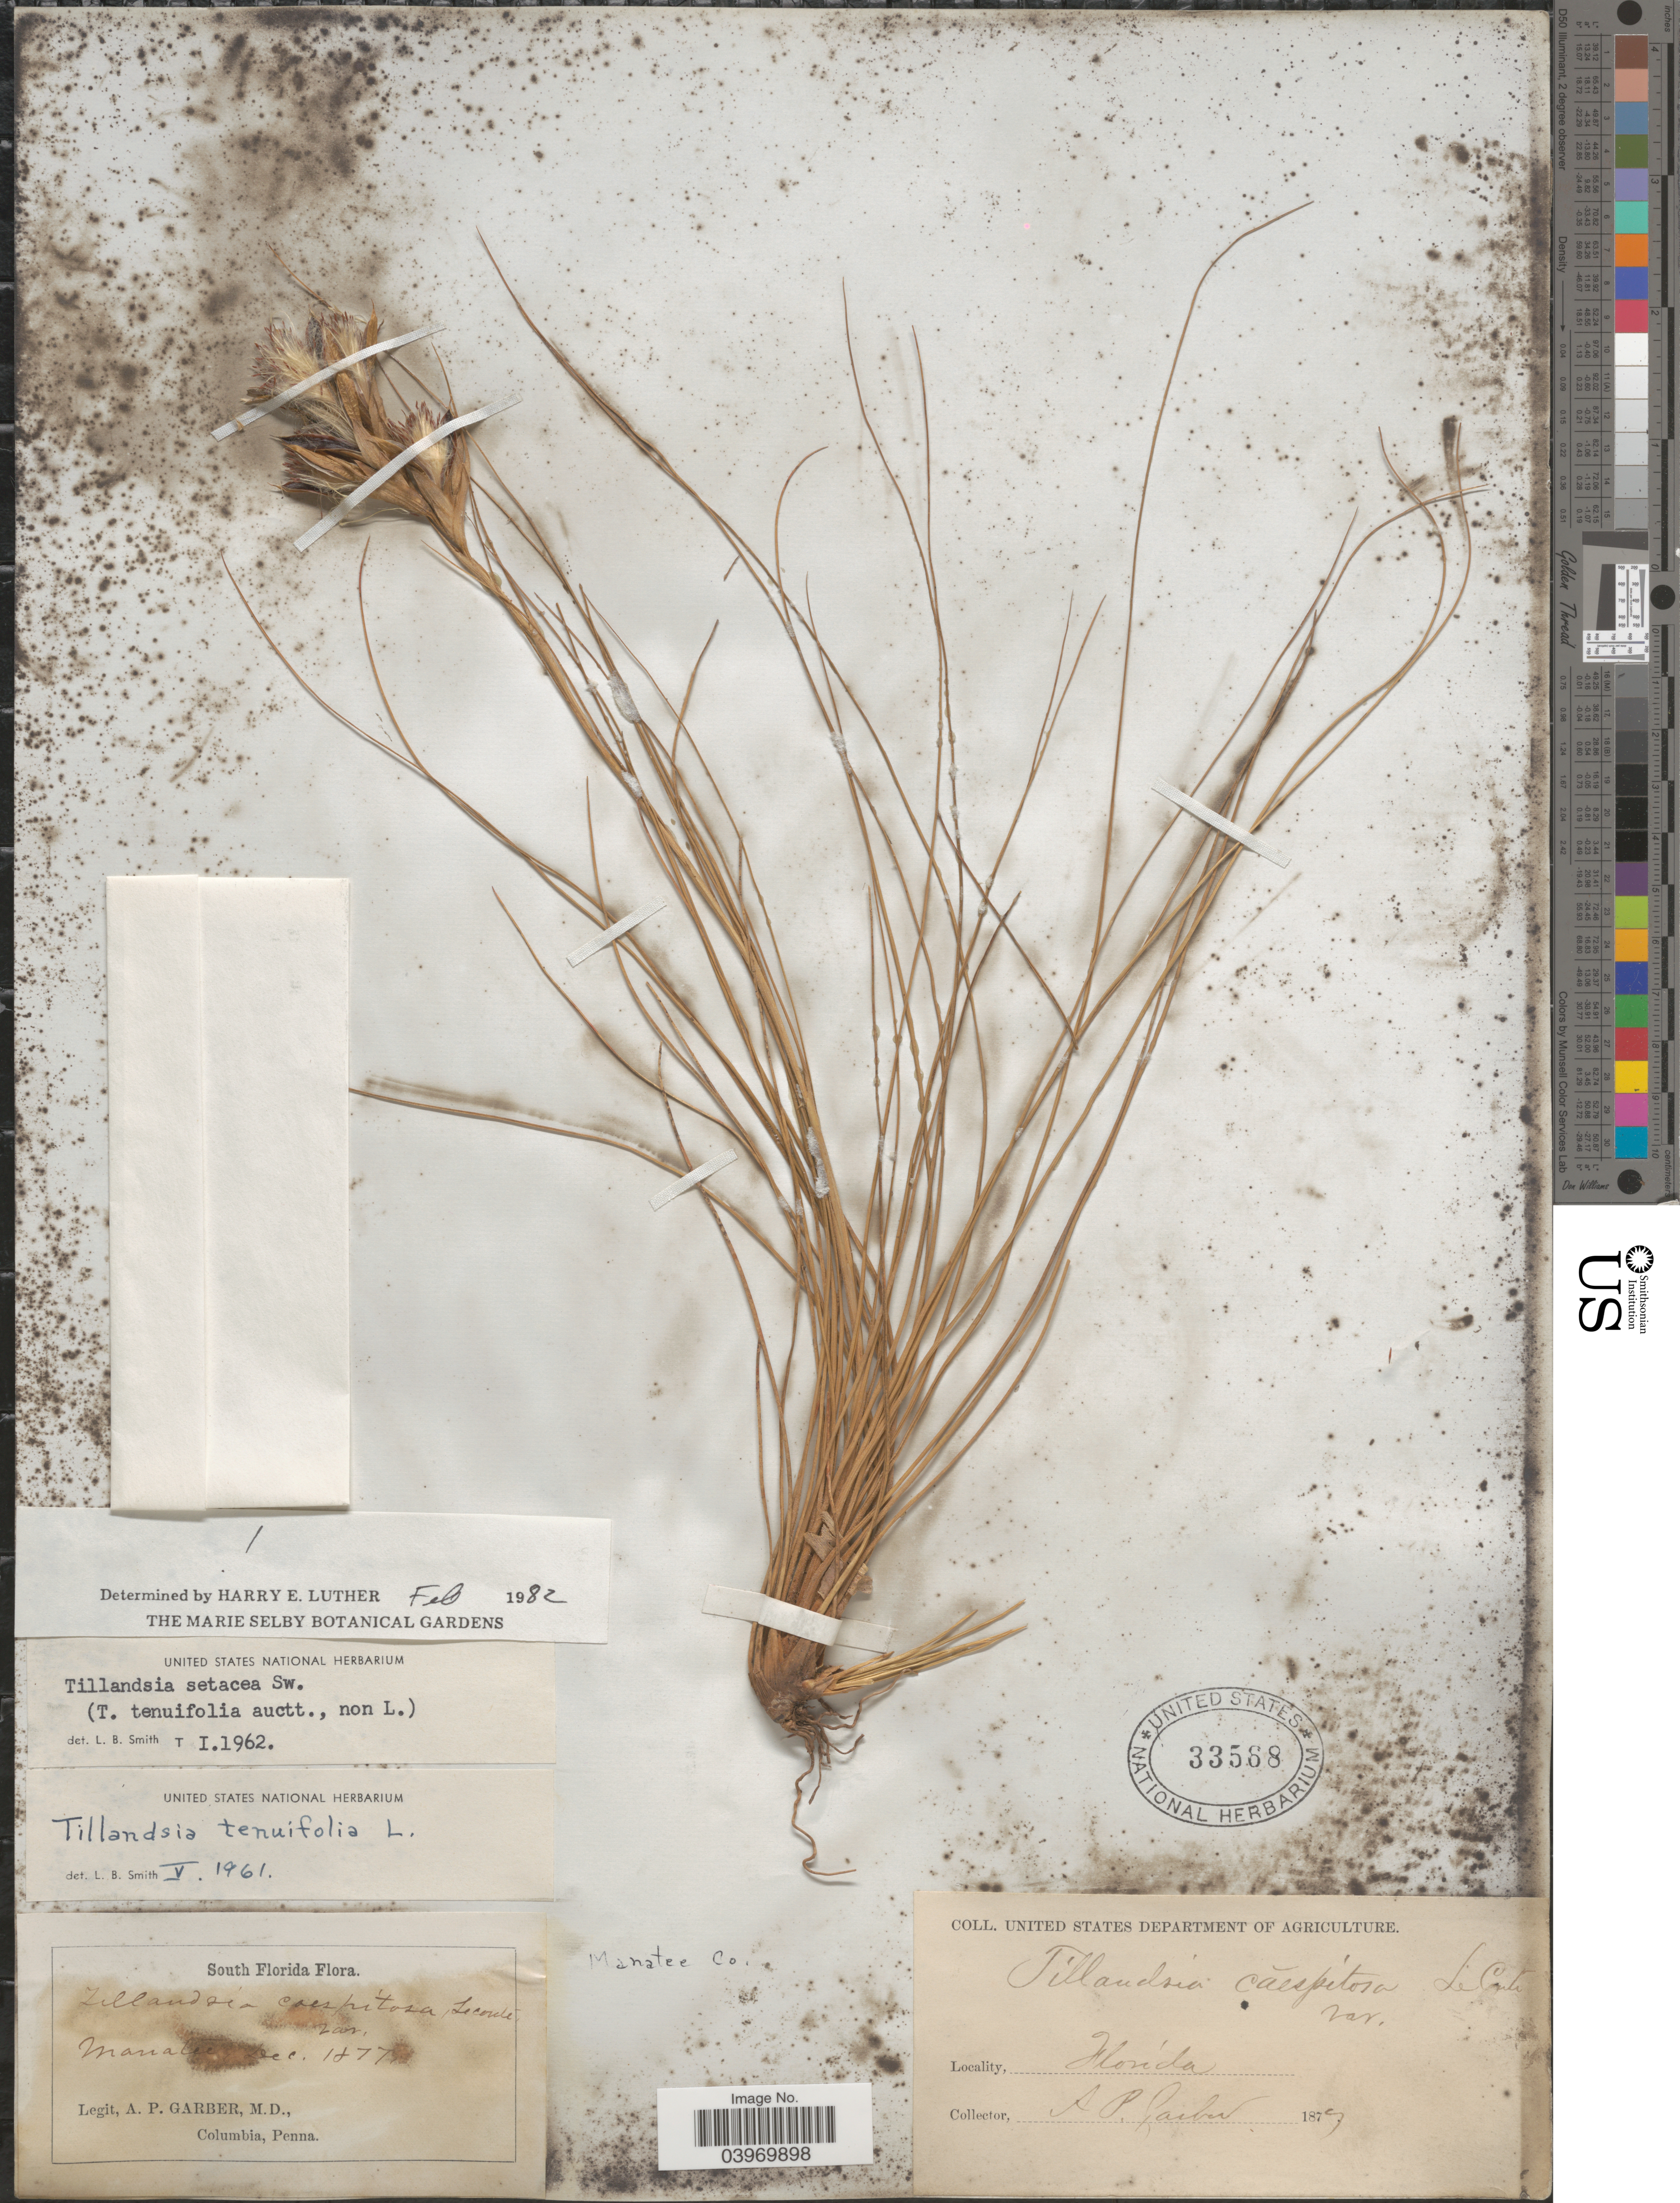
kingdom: Plantae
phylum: Tracheophyta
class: Liliopsida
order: Poales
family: Bromeliaceae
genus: Tillandsia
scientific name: Tillandsia setacea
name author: Sw.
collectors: A. P. Garber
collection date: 1877-12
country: United States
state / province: Florida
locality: South Florida. Manatee. Manatee Co.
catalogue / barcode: US 33568